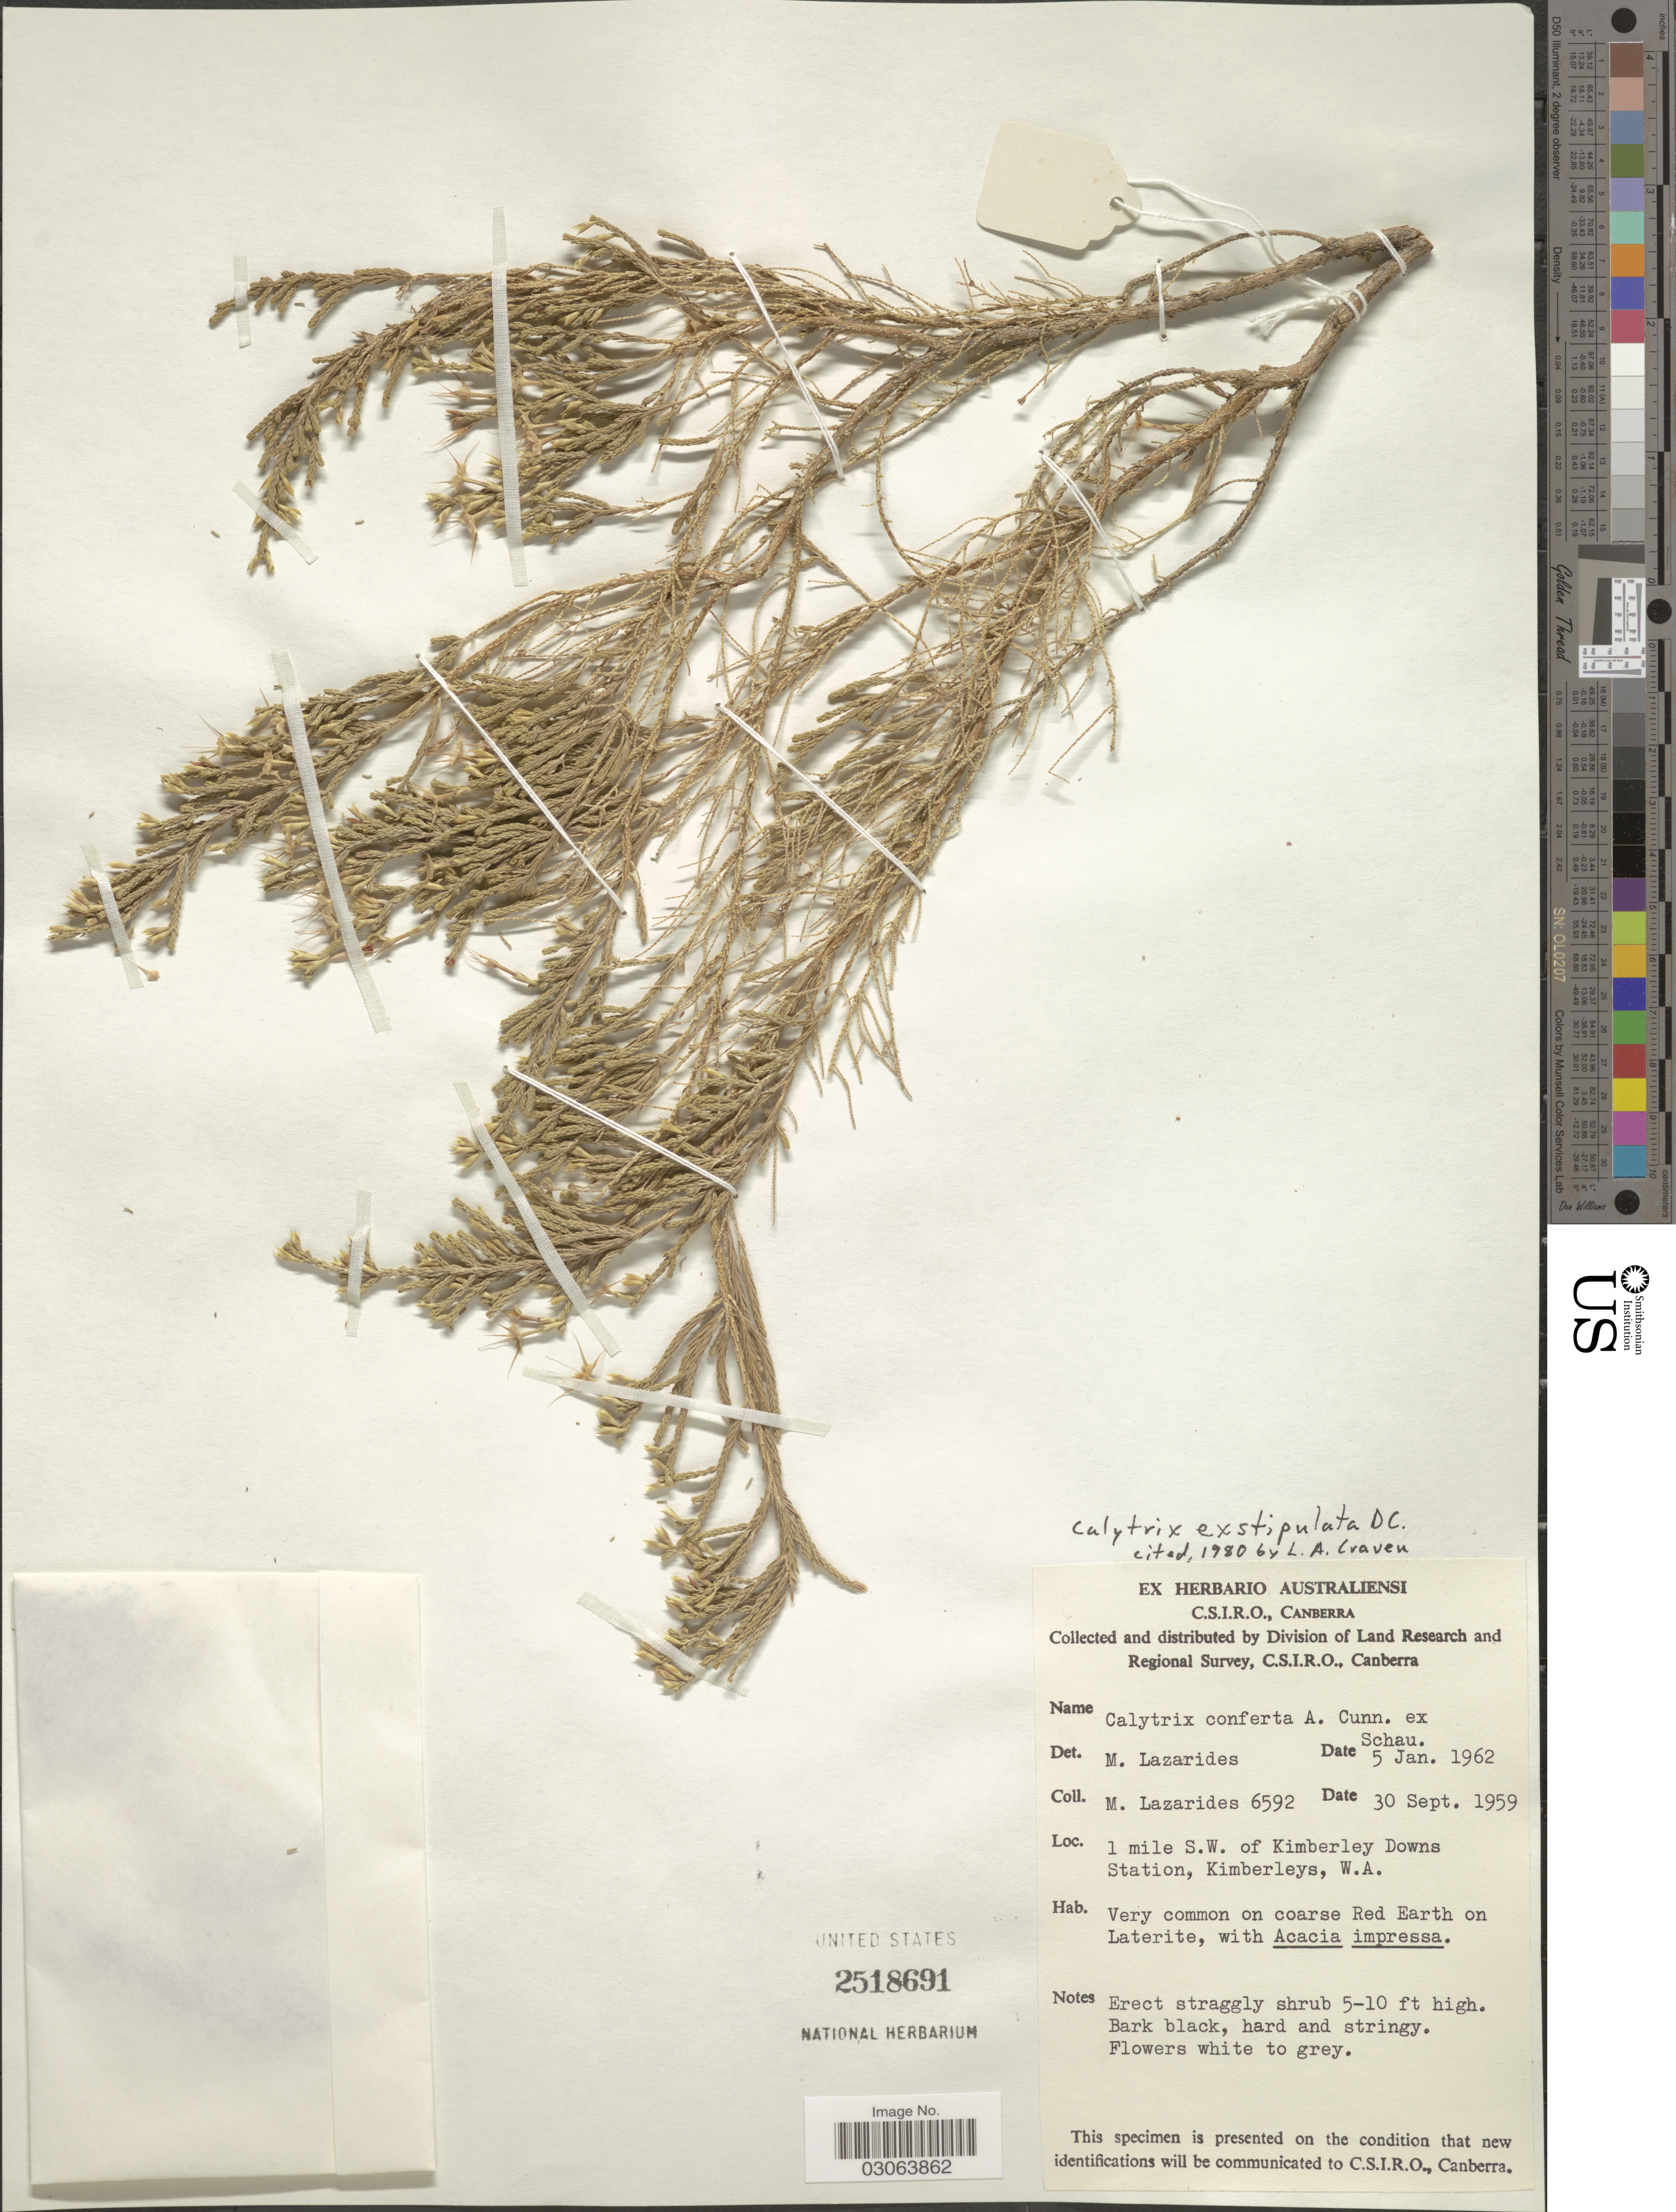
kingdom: Plantae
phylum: Tracheophyta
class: Magnoliopsida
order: Myrtales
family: Myrtaceae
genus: Calytrix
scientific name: Calytrix exstipulata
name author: D.C.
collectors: M. Lazarides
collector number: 6592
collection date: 1952-09-30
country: Australia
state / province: Western Australia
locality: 1 mile S.W. of Kimberley Downs Station, Kimberleys.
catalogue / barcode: US 2518691